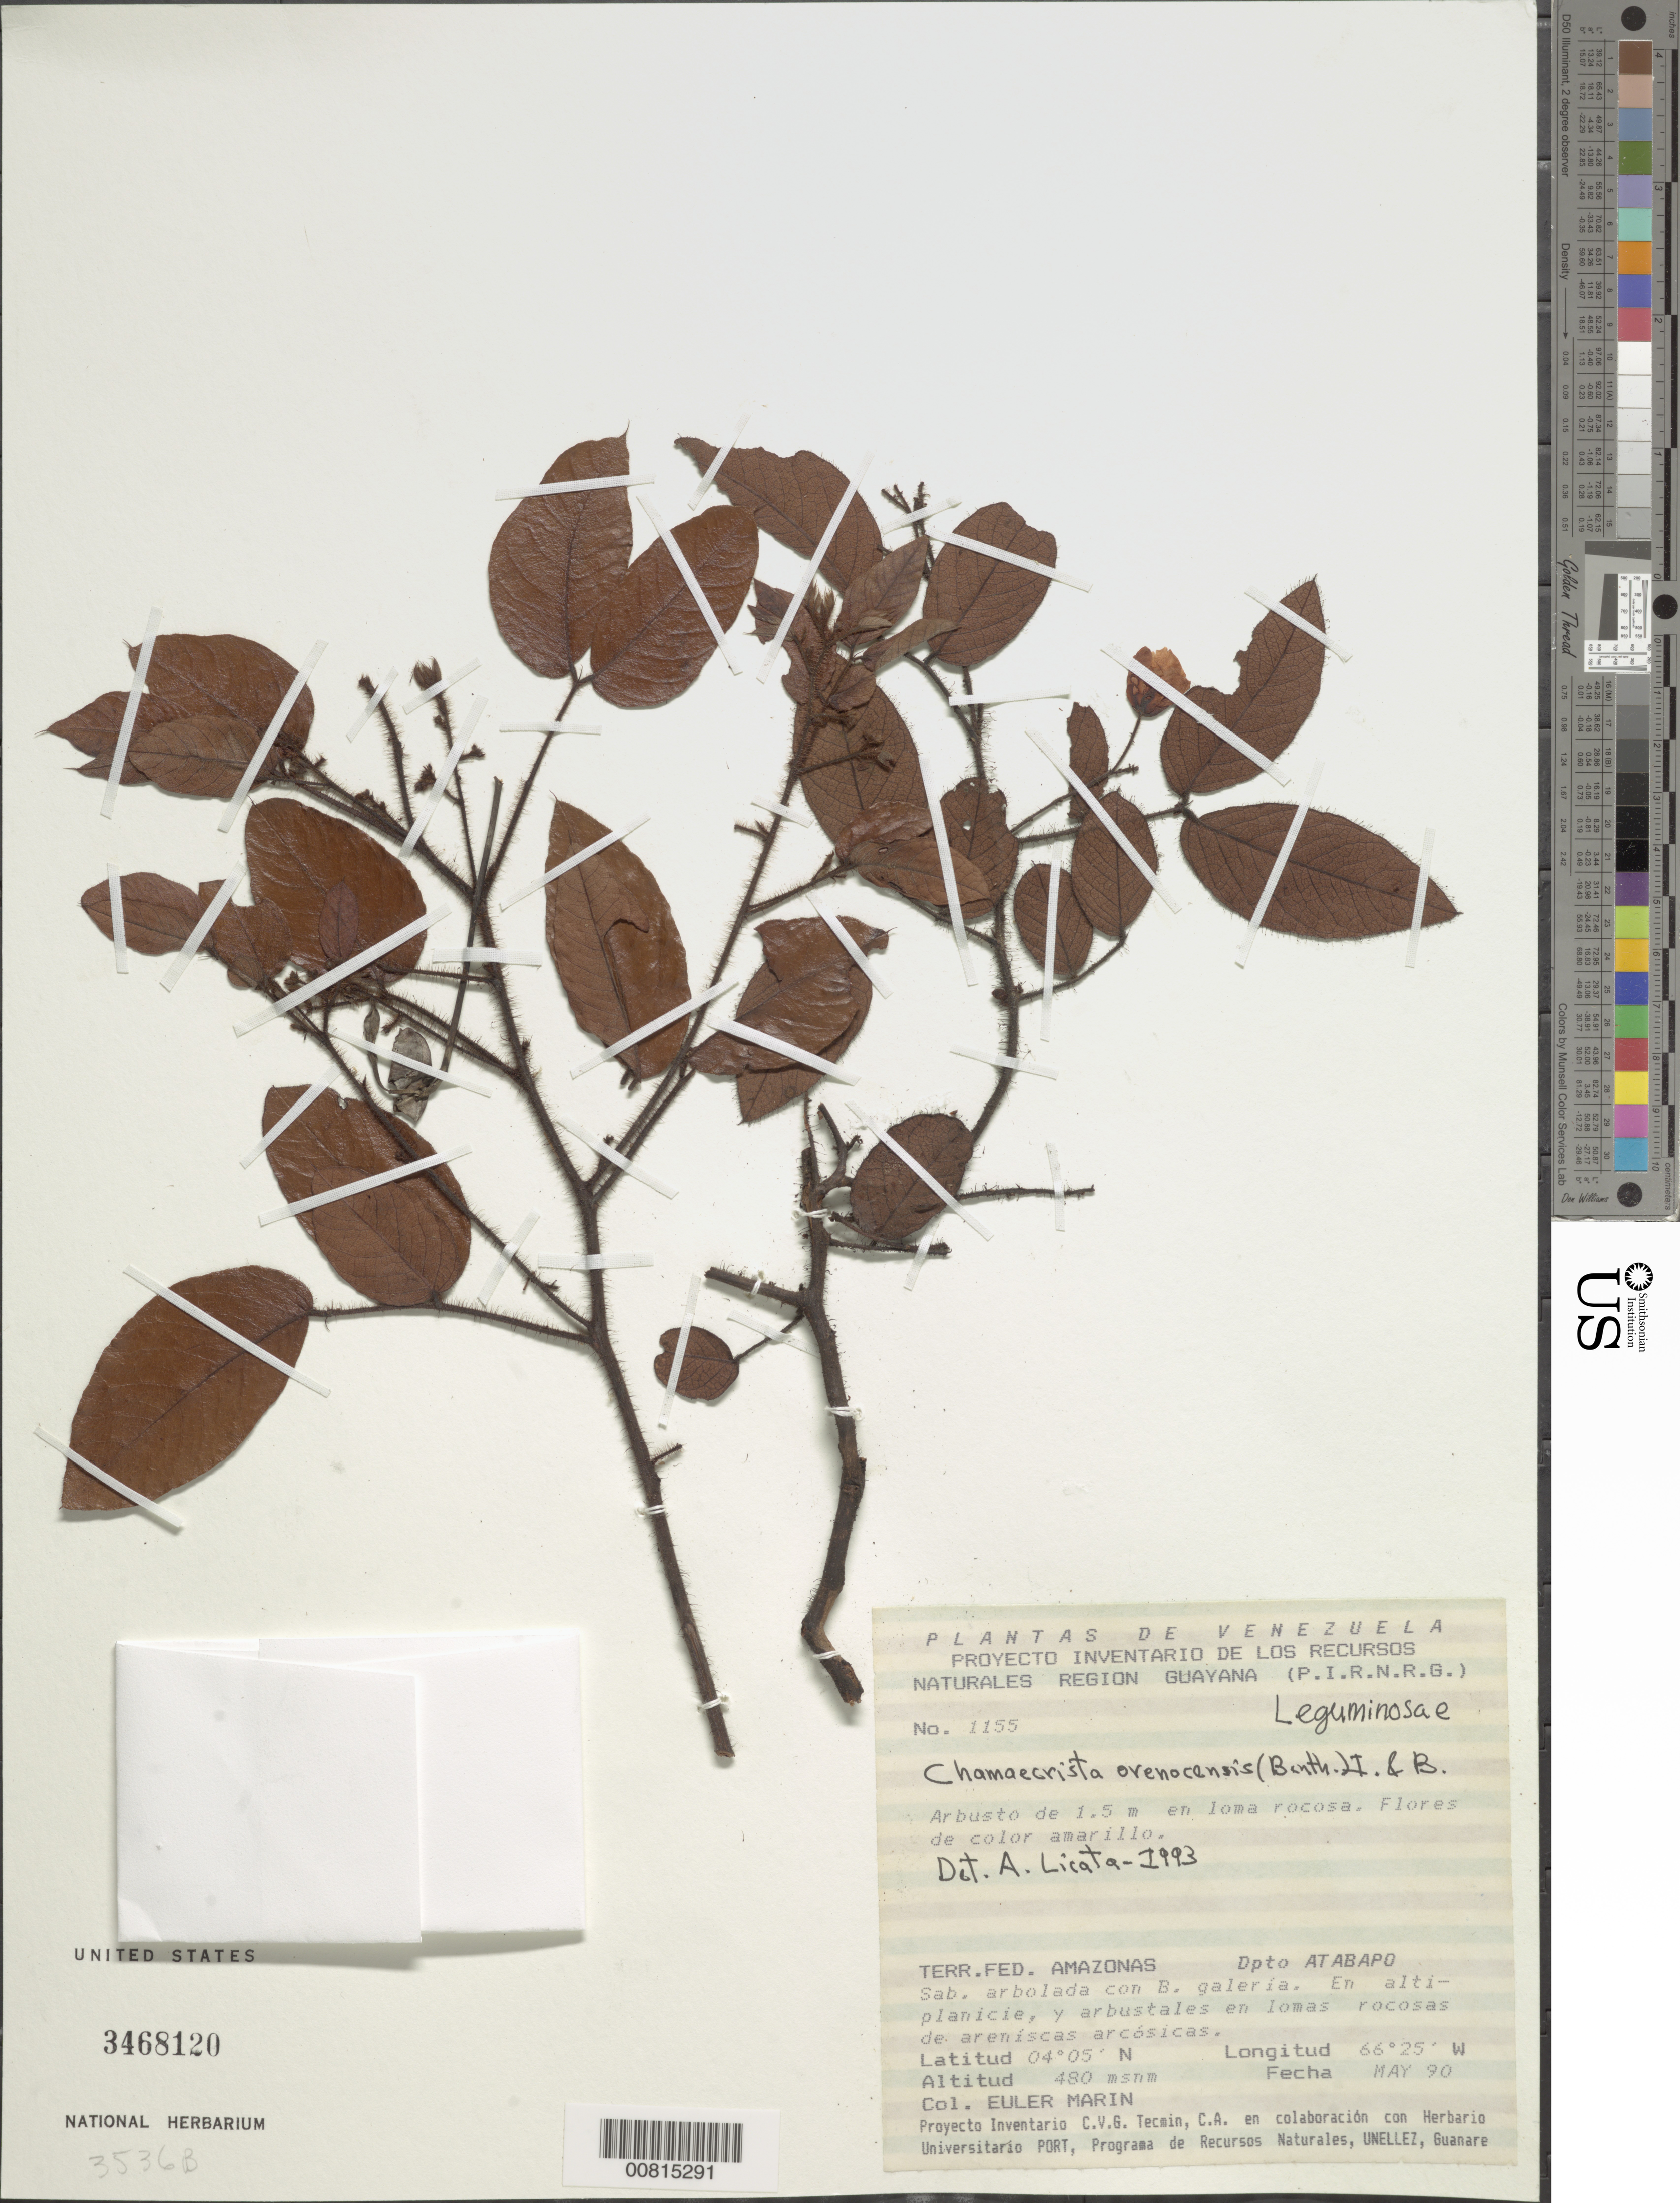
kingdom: Plantae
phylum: Tracheophyta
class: Magnoliopsida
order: Fabales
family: Fabaceae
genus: Chamaecrista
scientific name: Chamaecrista orenocensis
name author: (Spruce ex Benth.) H.S. Irwin & Barneby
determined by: Licata, A., (PORT), Univ. Nac. Exp. de los Llanos Ezequiel Zamora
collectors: E. Marin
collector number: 1155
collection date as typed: May-90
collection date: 1990-05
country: Venezuela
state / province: Amazonas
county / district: Atabapo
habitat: Sabana arbolada con B. galeria; altiplanicie y arbustales en lomas rocosas de areniscas arcosicas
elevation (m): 480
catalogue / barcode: US 3468120